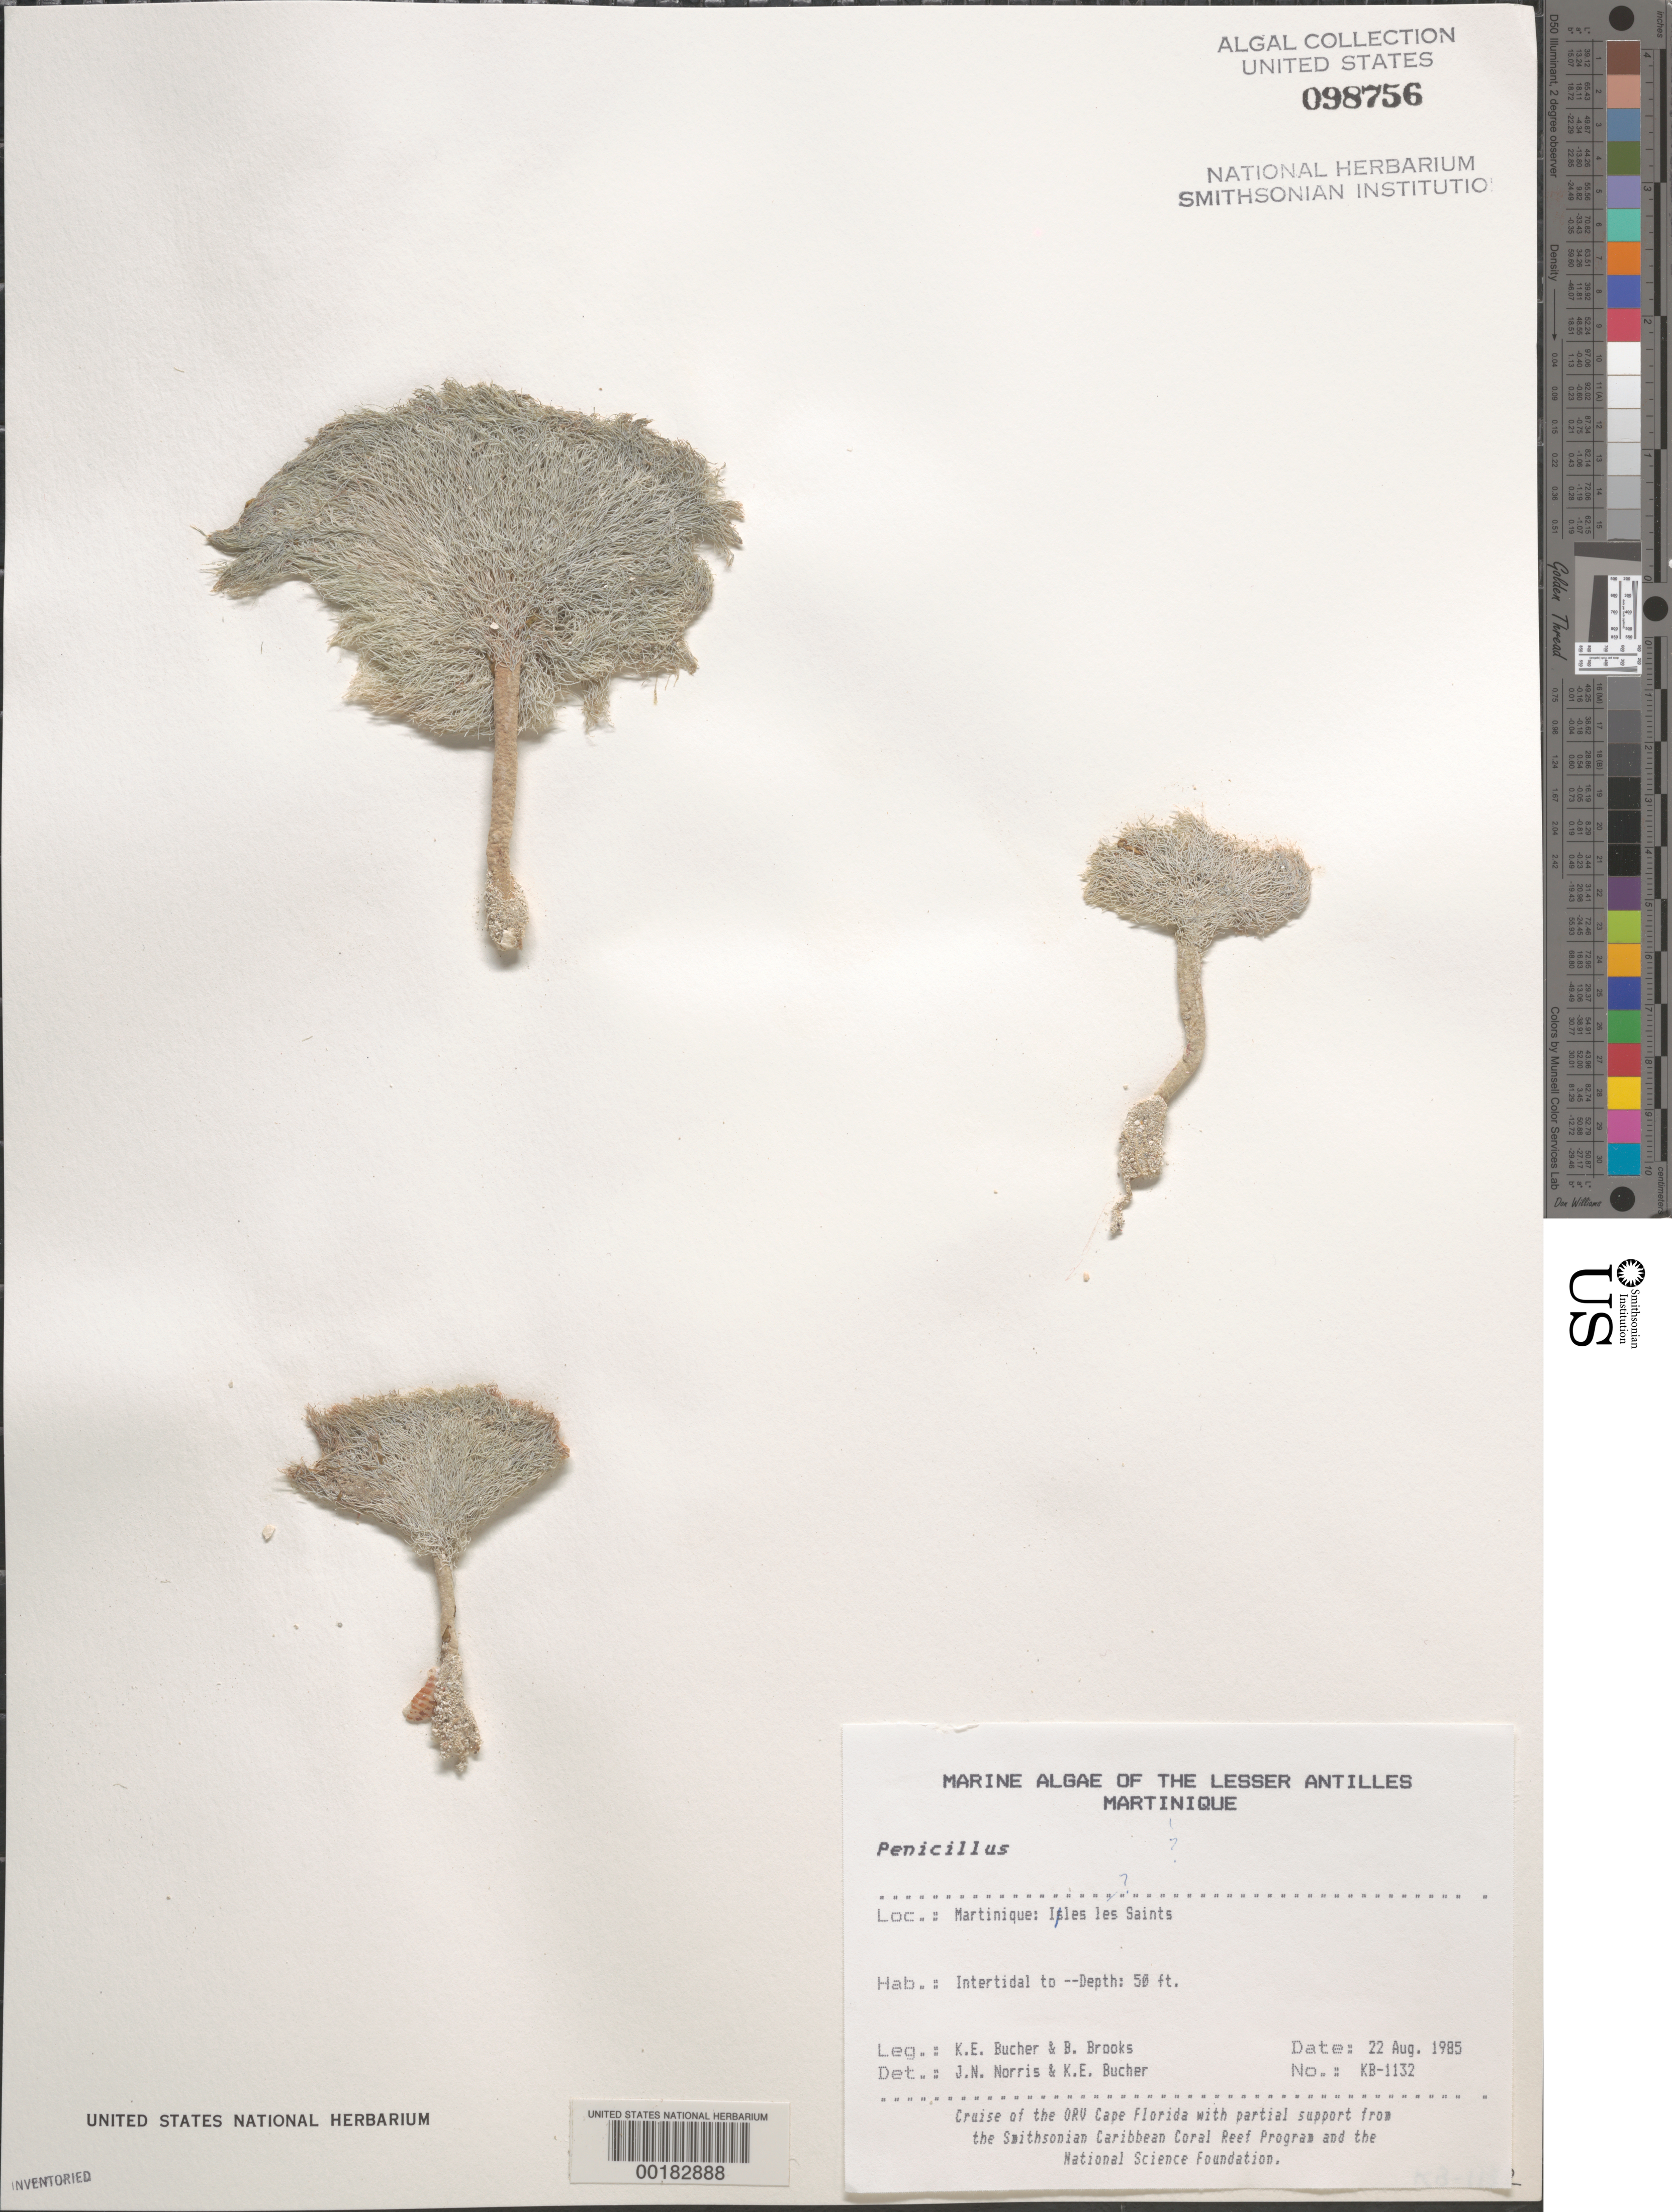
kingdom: Plantae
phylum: Chlorophyta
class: Ulvophyceae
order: Bryopsidales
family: Udoteaceae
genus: Penicillus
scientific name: Penicillus sp.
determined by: Norris, J. N.; Bucher, K. E.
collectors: K. E. Bucher & B. Brooks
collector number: Kb-1132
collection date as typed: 22 Aug 1985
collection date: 1985-08-22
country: Martinique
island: Iles les Saintes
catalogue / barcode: US 98756